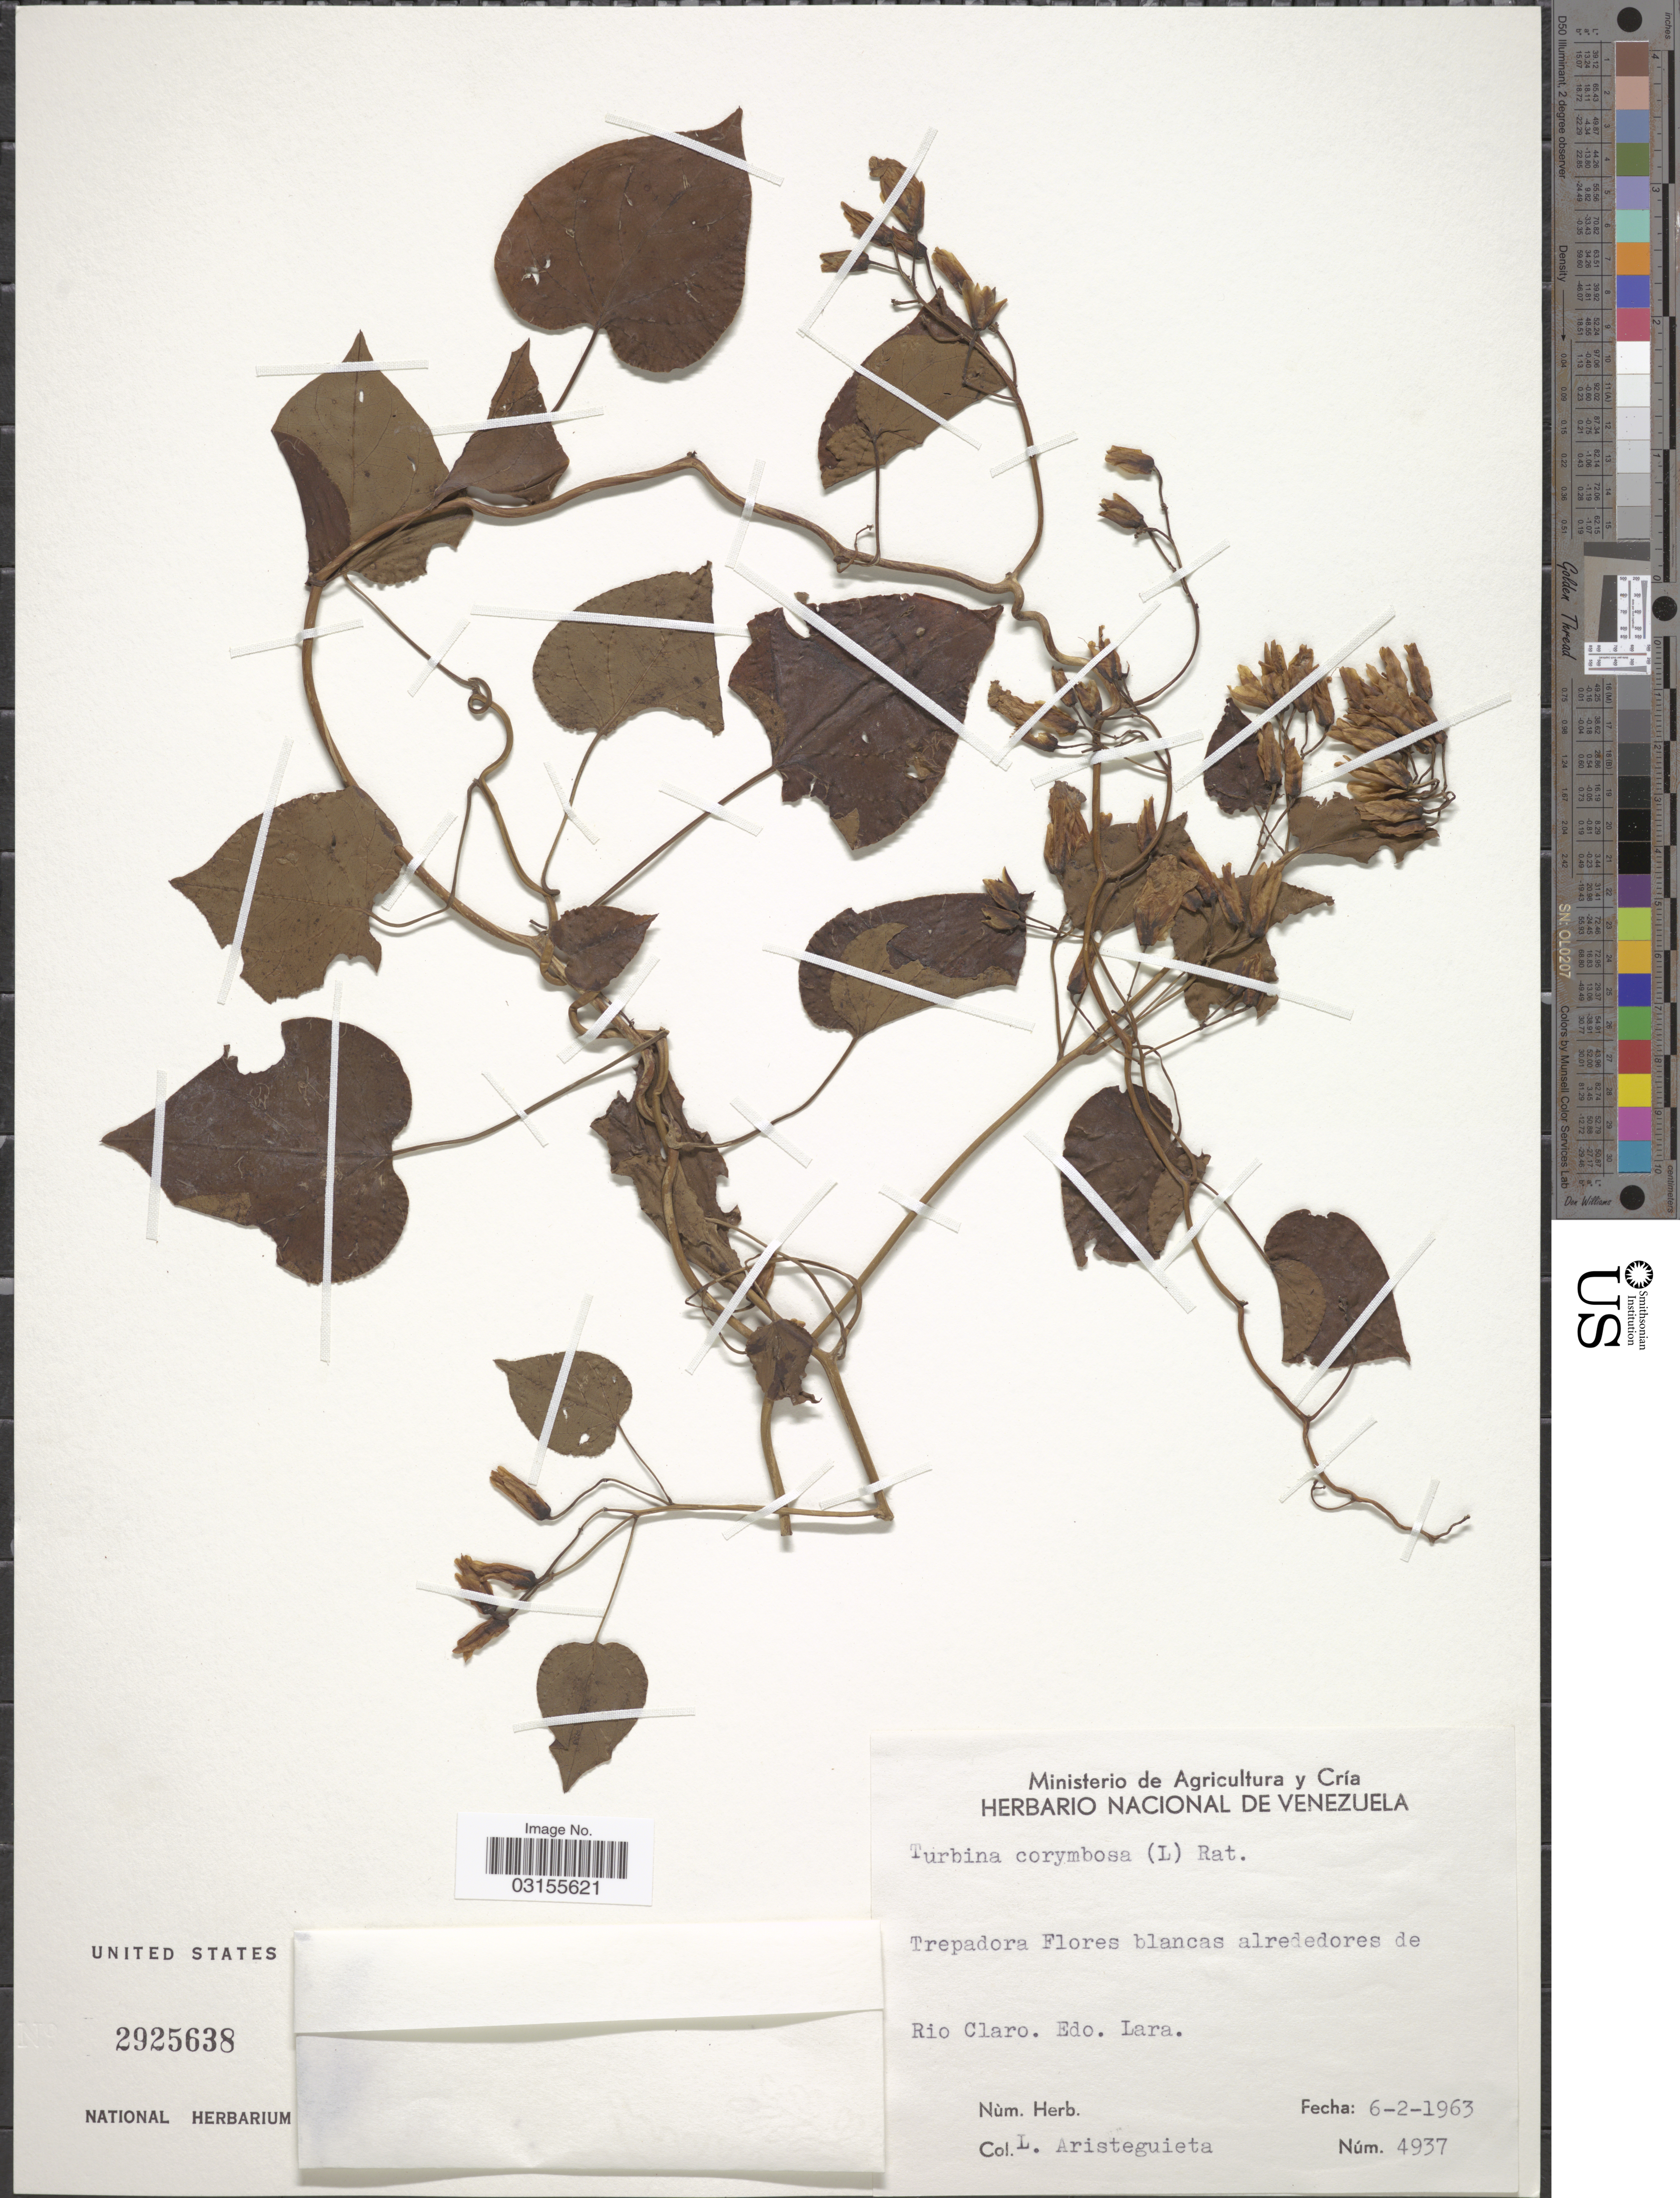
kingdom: Plantae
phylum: Tracheophyta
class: Magnoliopsida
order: Solanales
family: Convolvulaceae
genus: Turbina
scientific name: Turbina corymbosa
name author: (L.) Raf.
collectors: L. Aristeguieta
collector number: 4937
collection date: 1963-02-06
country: Venezuela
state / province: Lara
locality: Rio Claro.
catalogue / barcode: US 2925638